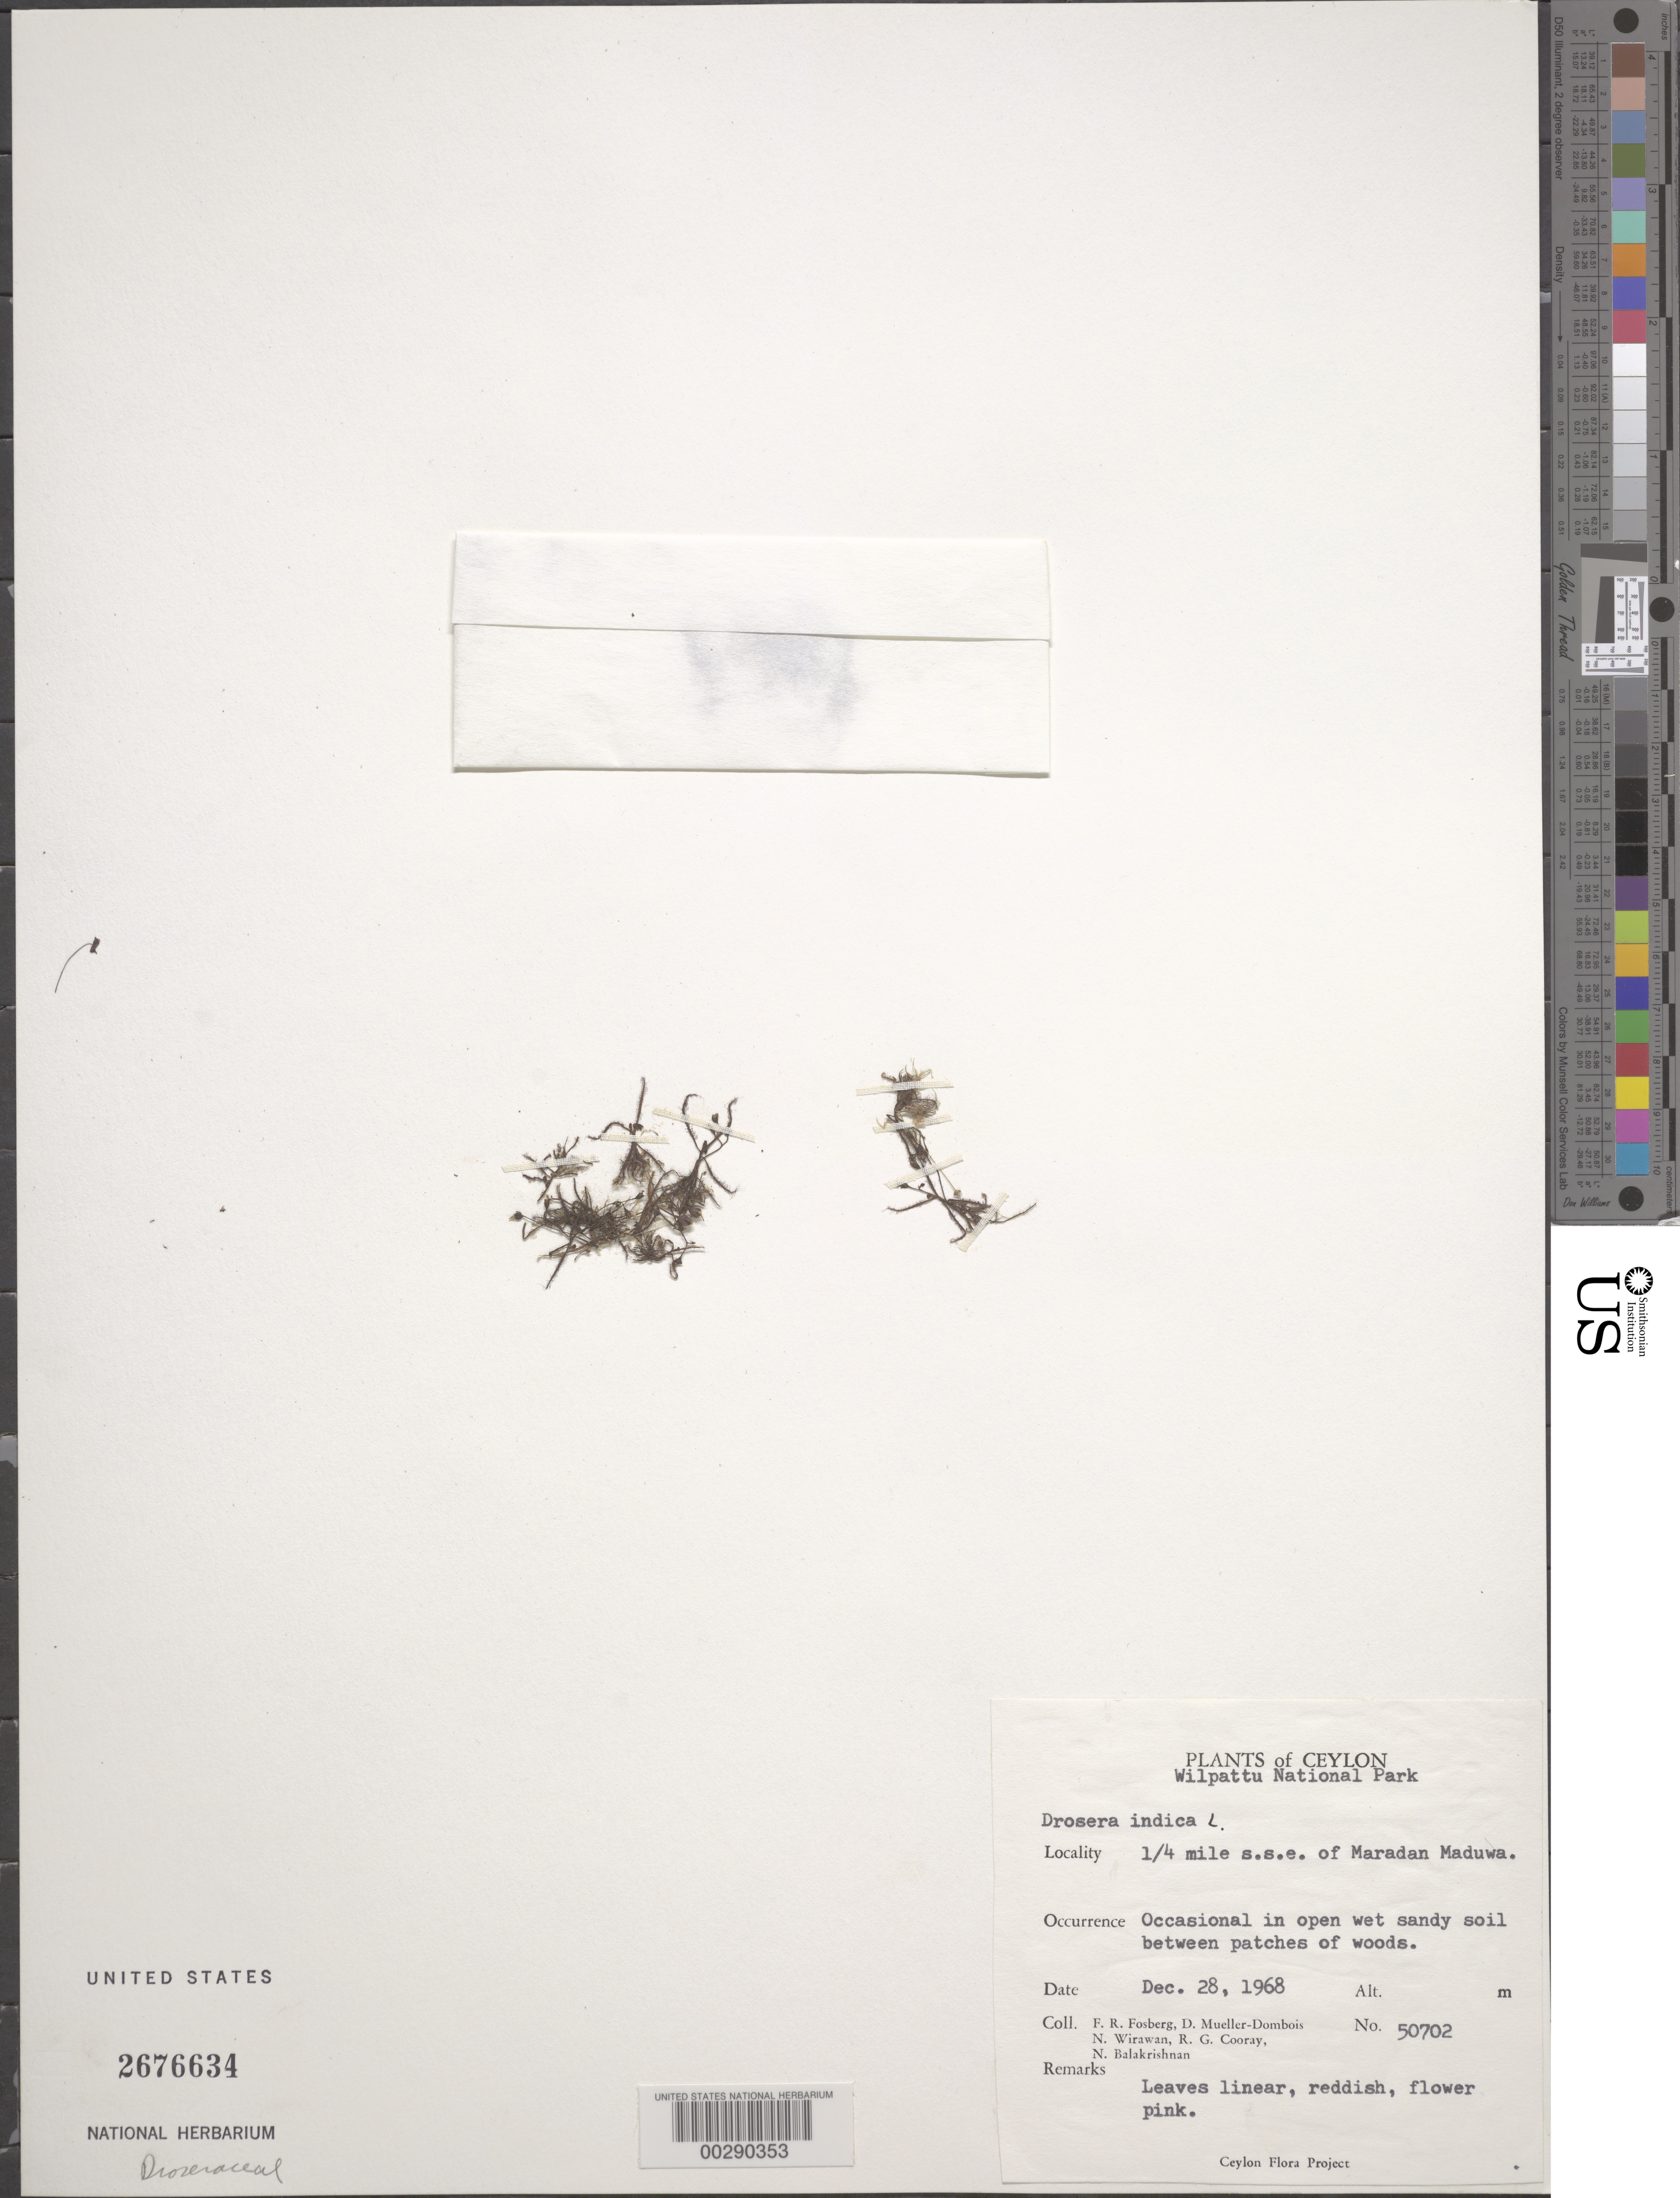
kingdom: Plantae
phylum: Tracheophyta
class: Magnoliopsida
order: Caryophyllales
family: Droseraceae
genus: Drosera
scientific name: Drosera indica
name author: L.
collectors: F. R. Fosberg, D. Mueller-Dombois, N. Wirawan, R. Cooray & N. Balakrishnan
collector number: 50702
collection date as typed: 28 Dec 1968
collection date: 1968-12-28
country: Sri Lanka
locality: Wilpattu nat'l park, sse of maradan maduwa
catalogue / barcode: US 2676634